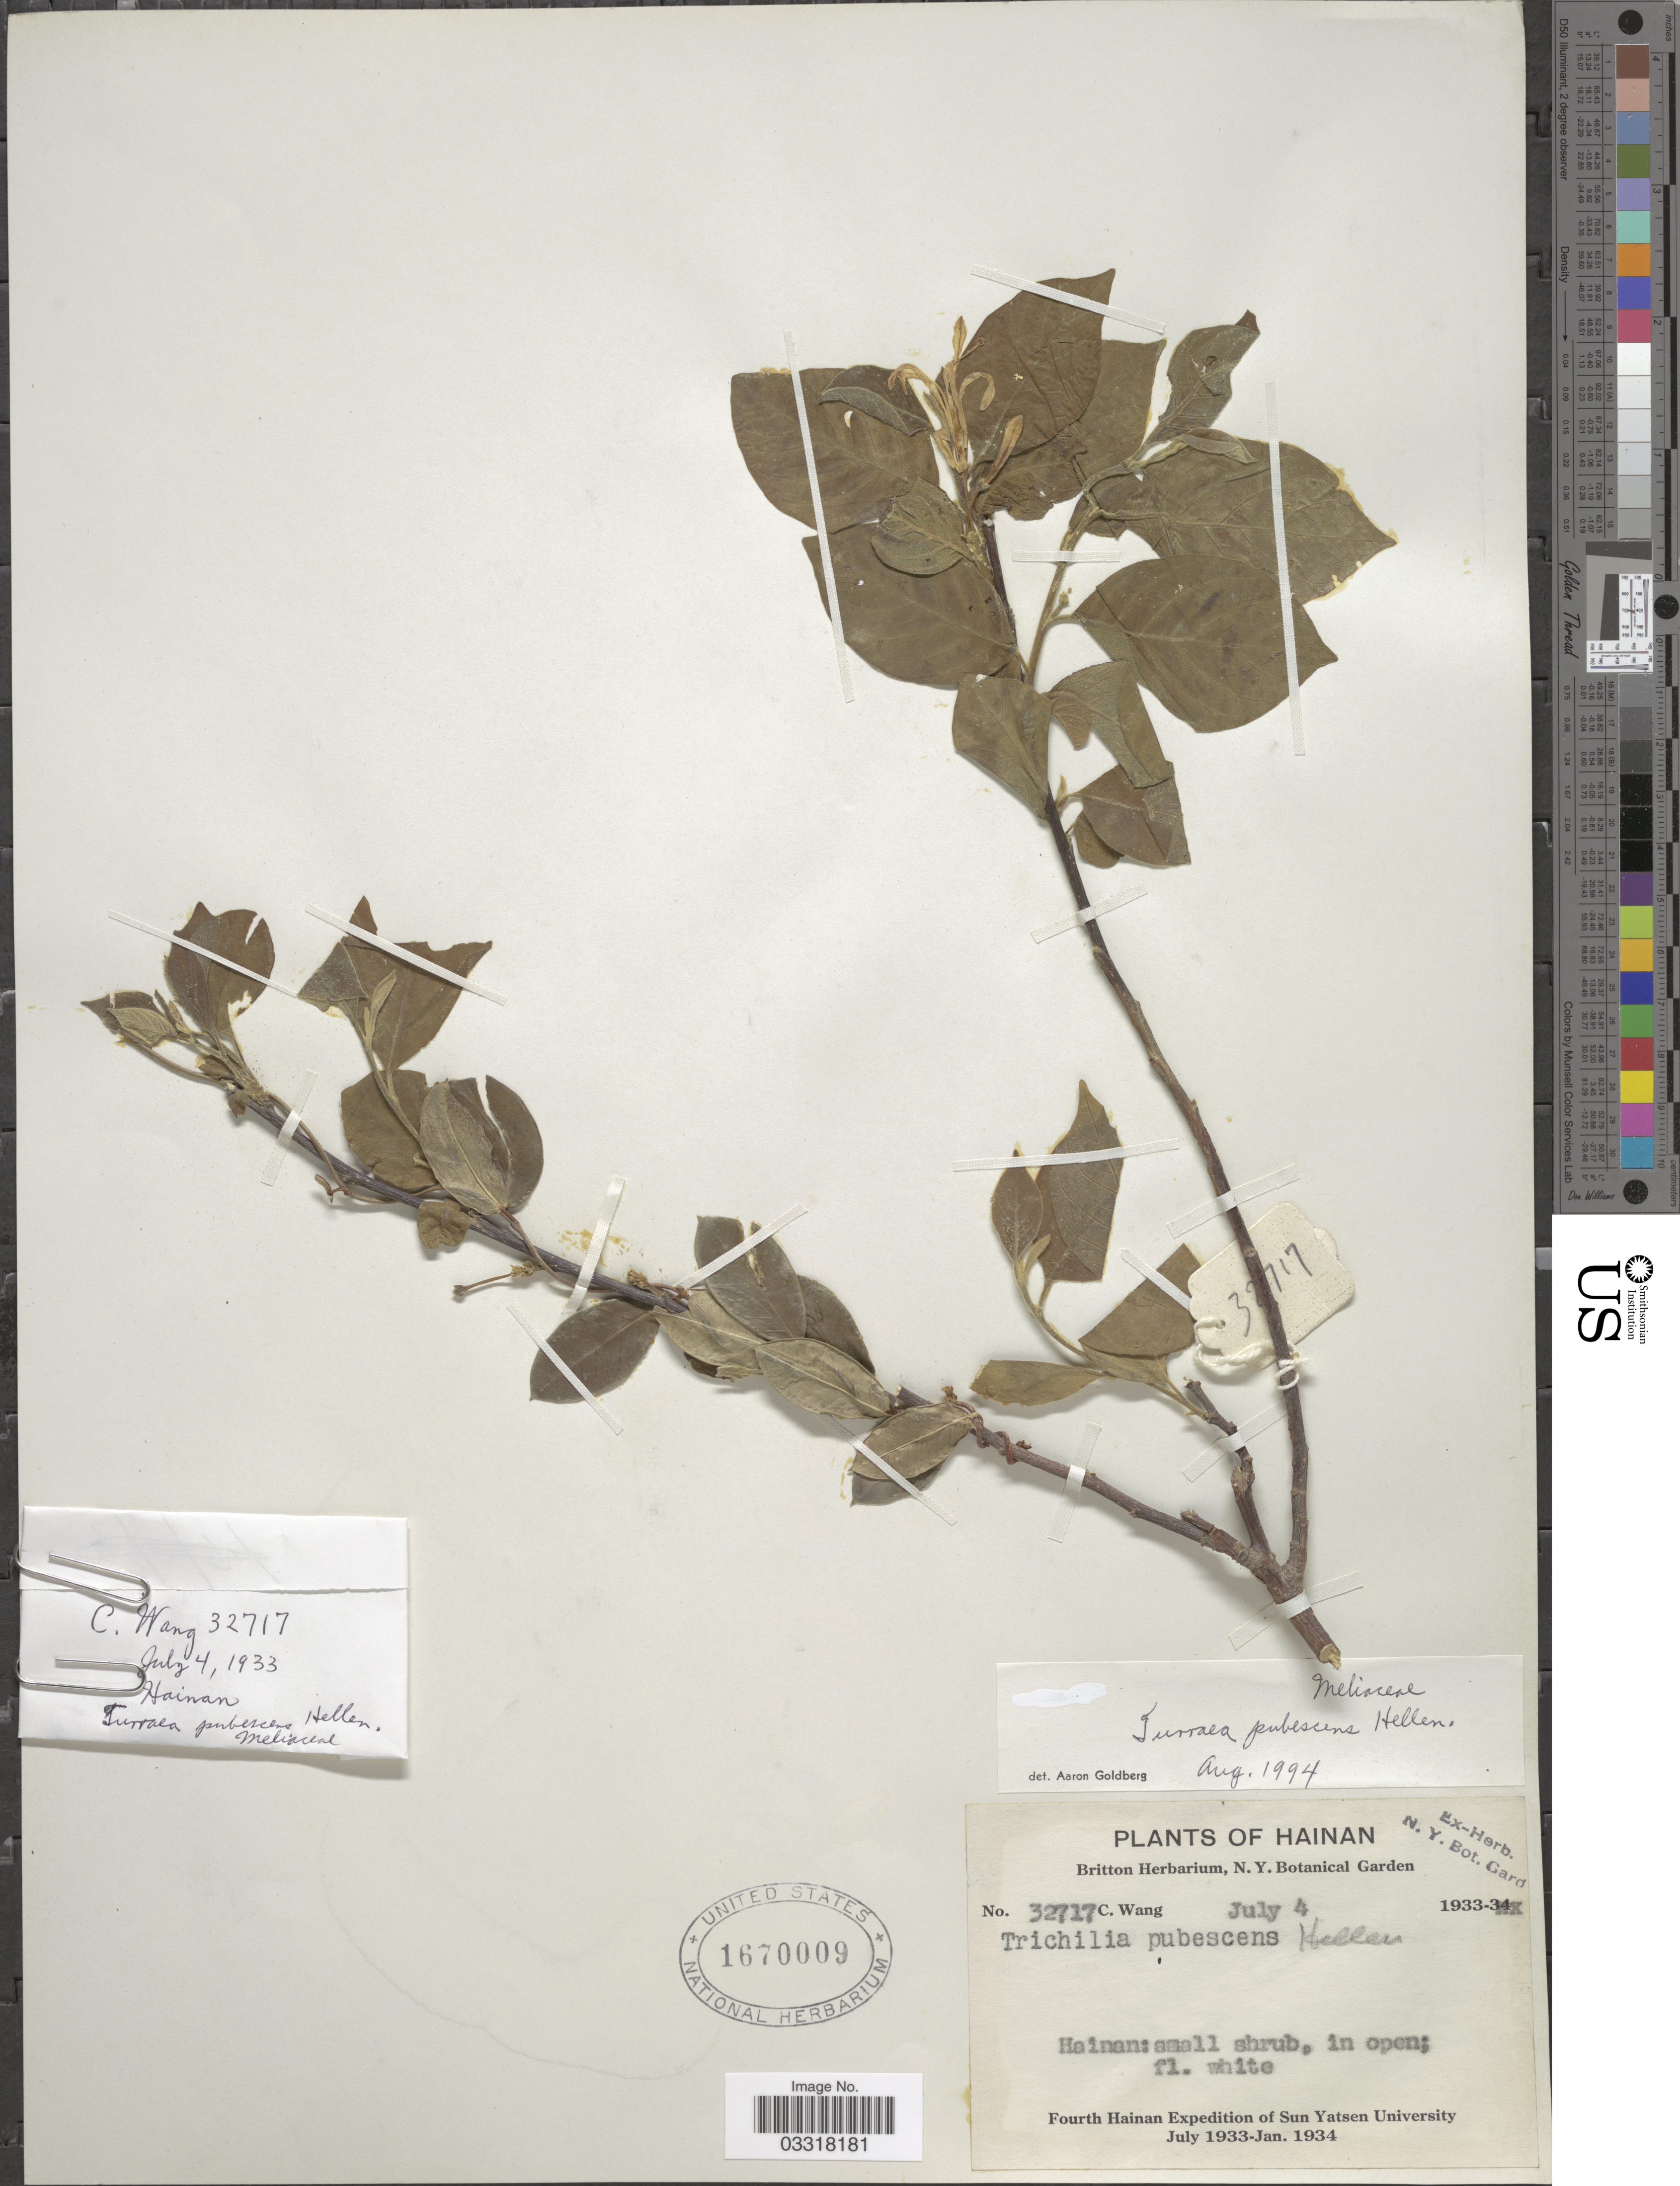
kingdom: Plantae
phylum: Tracheophyta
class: Magnoliopsida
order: Sapindales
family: Meliaceae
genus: Turraea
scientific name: Turraea pubescens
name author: Hell.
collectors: C. Wang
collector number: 32717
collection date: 1933-06-04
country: China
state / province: Hainan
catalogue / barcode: US 1670009